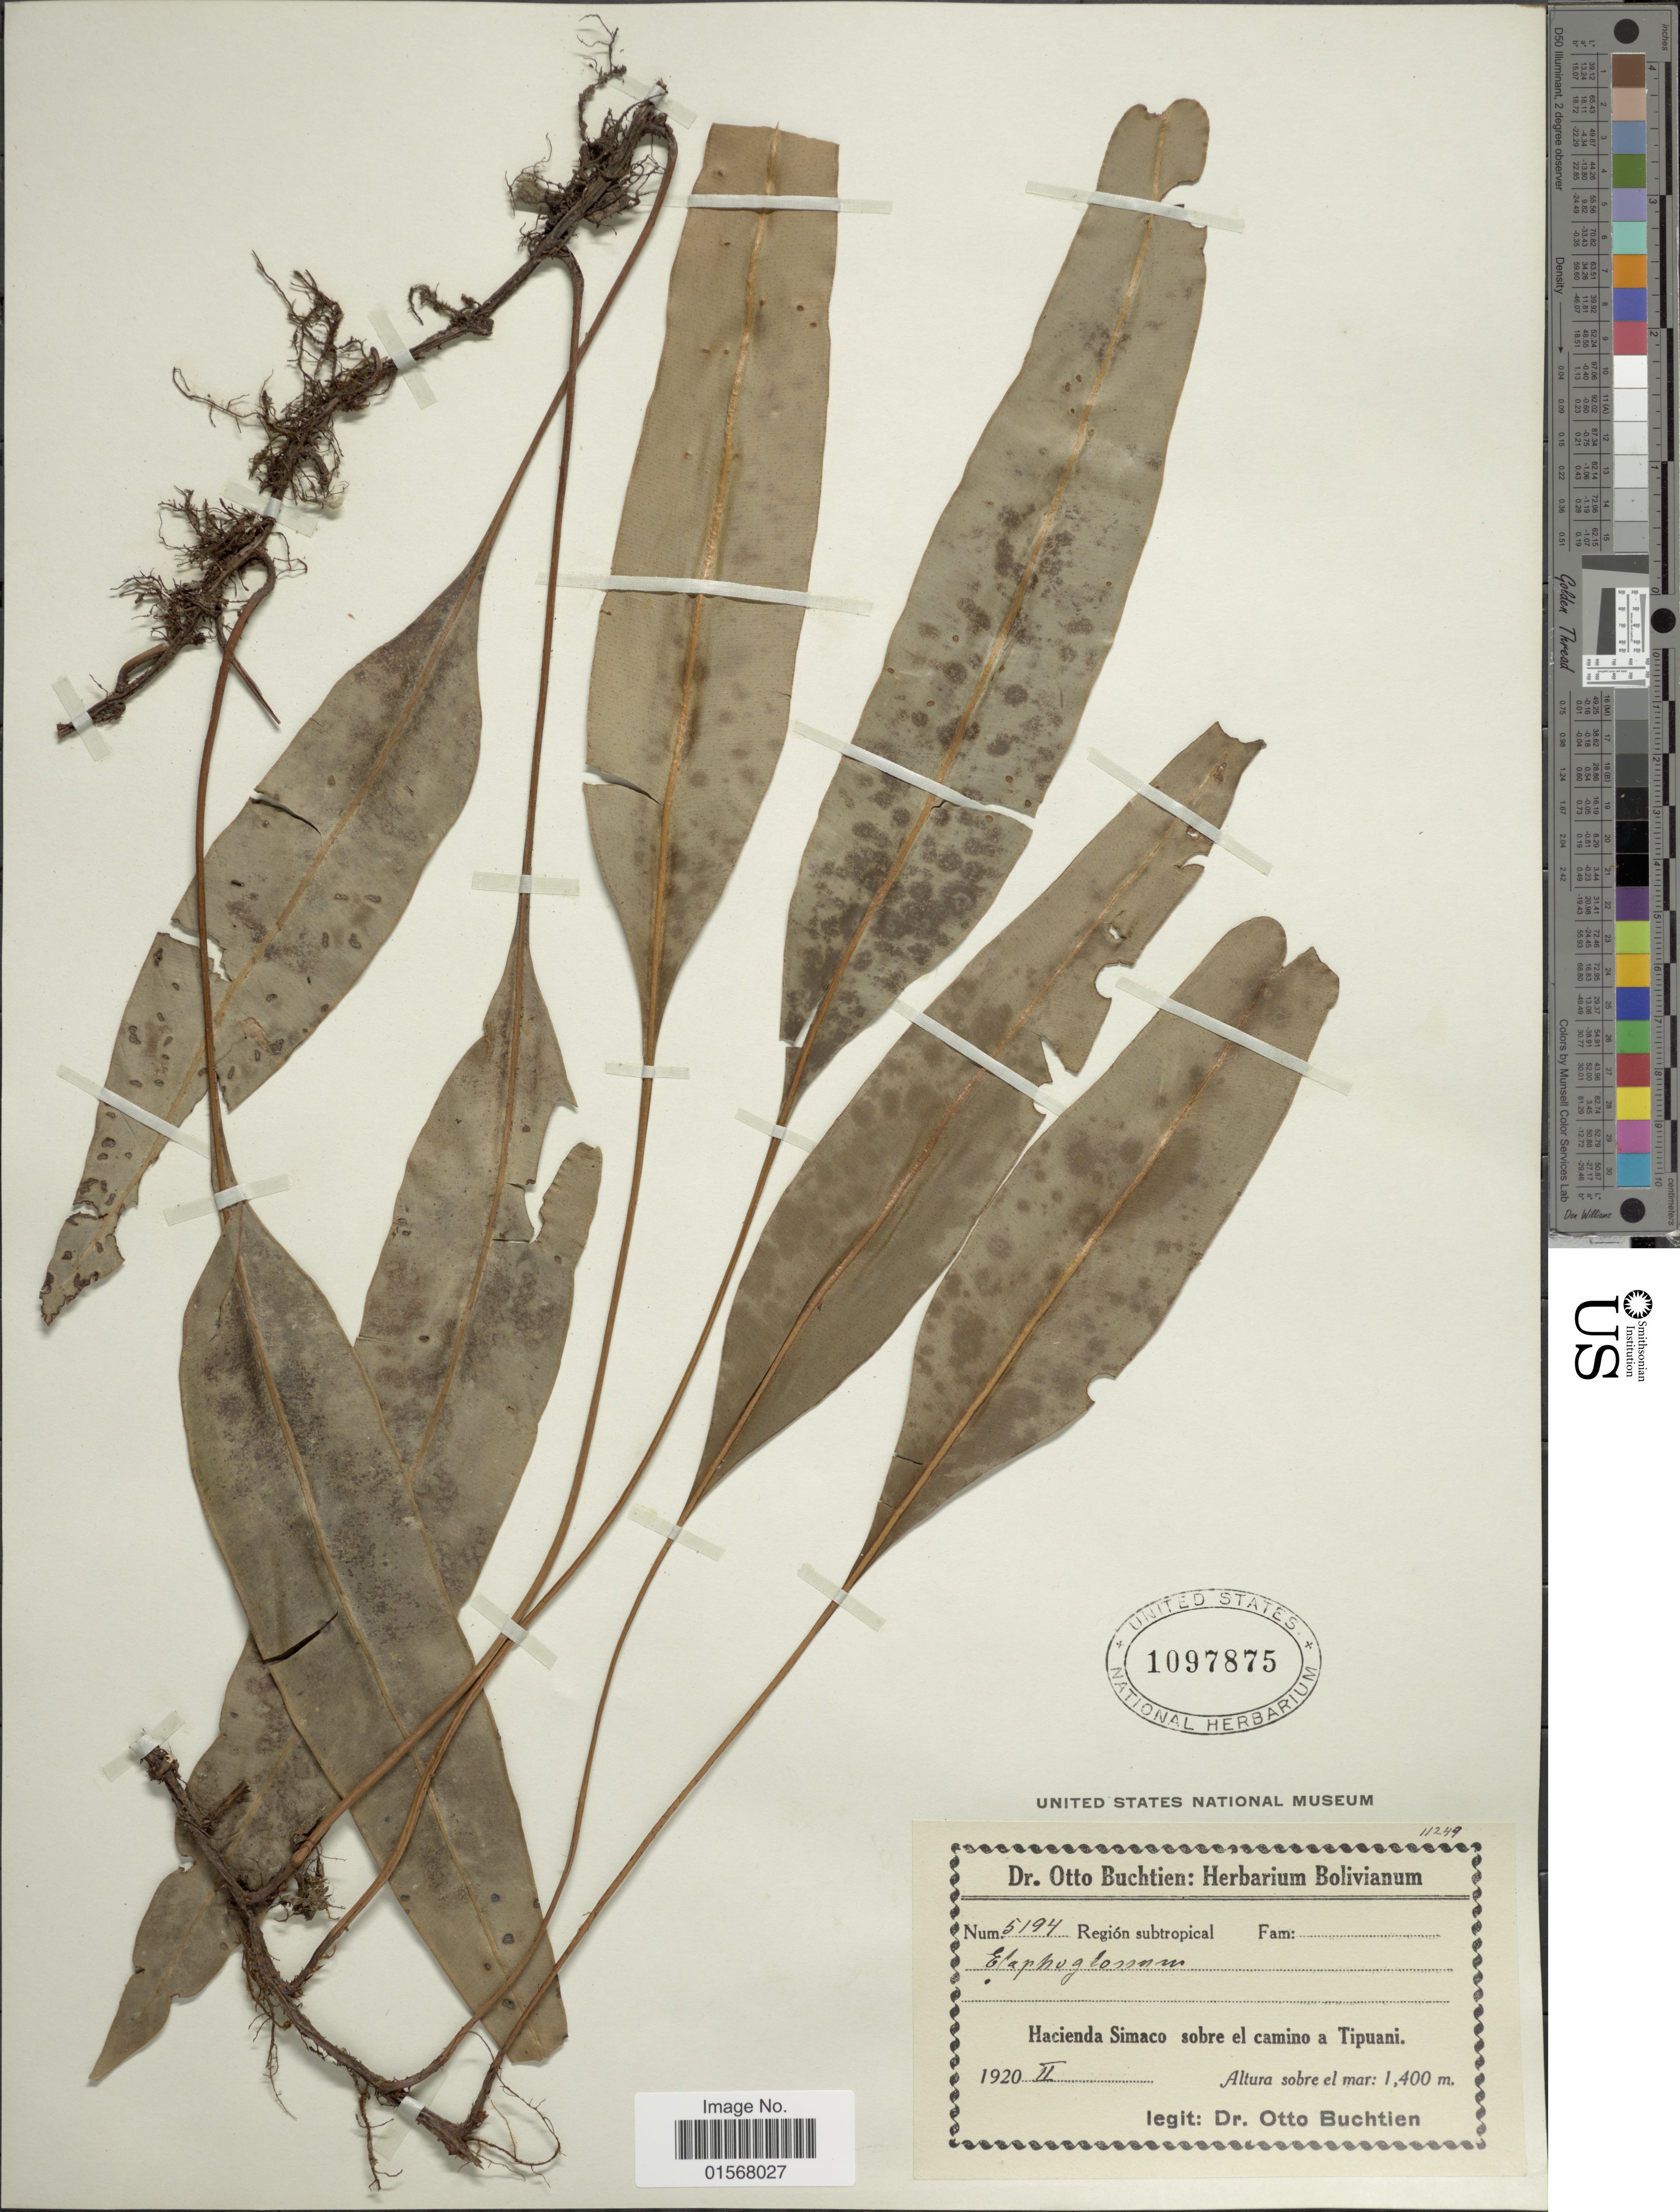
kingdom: Plantae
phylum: Tracheophyta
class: Polypodiopsida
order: Polypodiales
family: Dryopteridaceae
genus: Elaphoglossum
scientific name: Elaphoglossum sp.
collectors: O. Buchtien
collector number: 5194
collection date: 1920-02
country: Bolivia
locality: Hacienda Simaco sobre el camino a Tipuani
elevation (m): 1400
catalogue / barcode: US 1097875